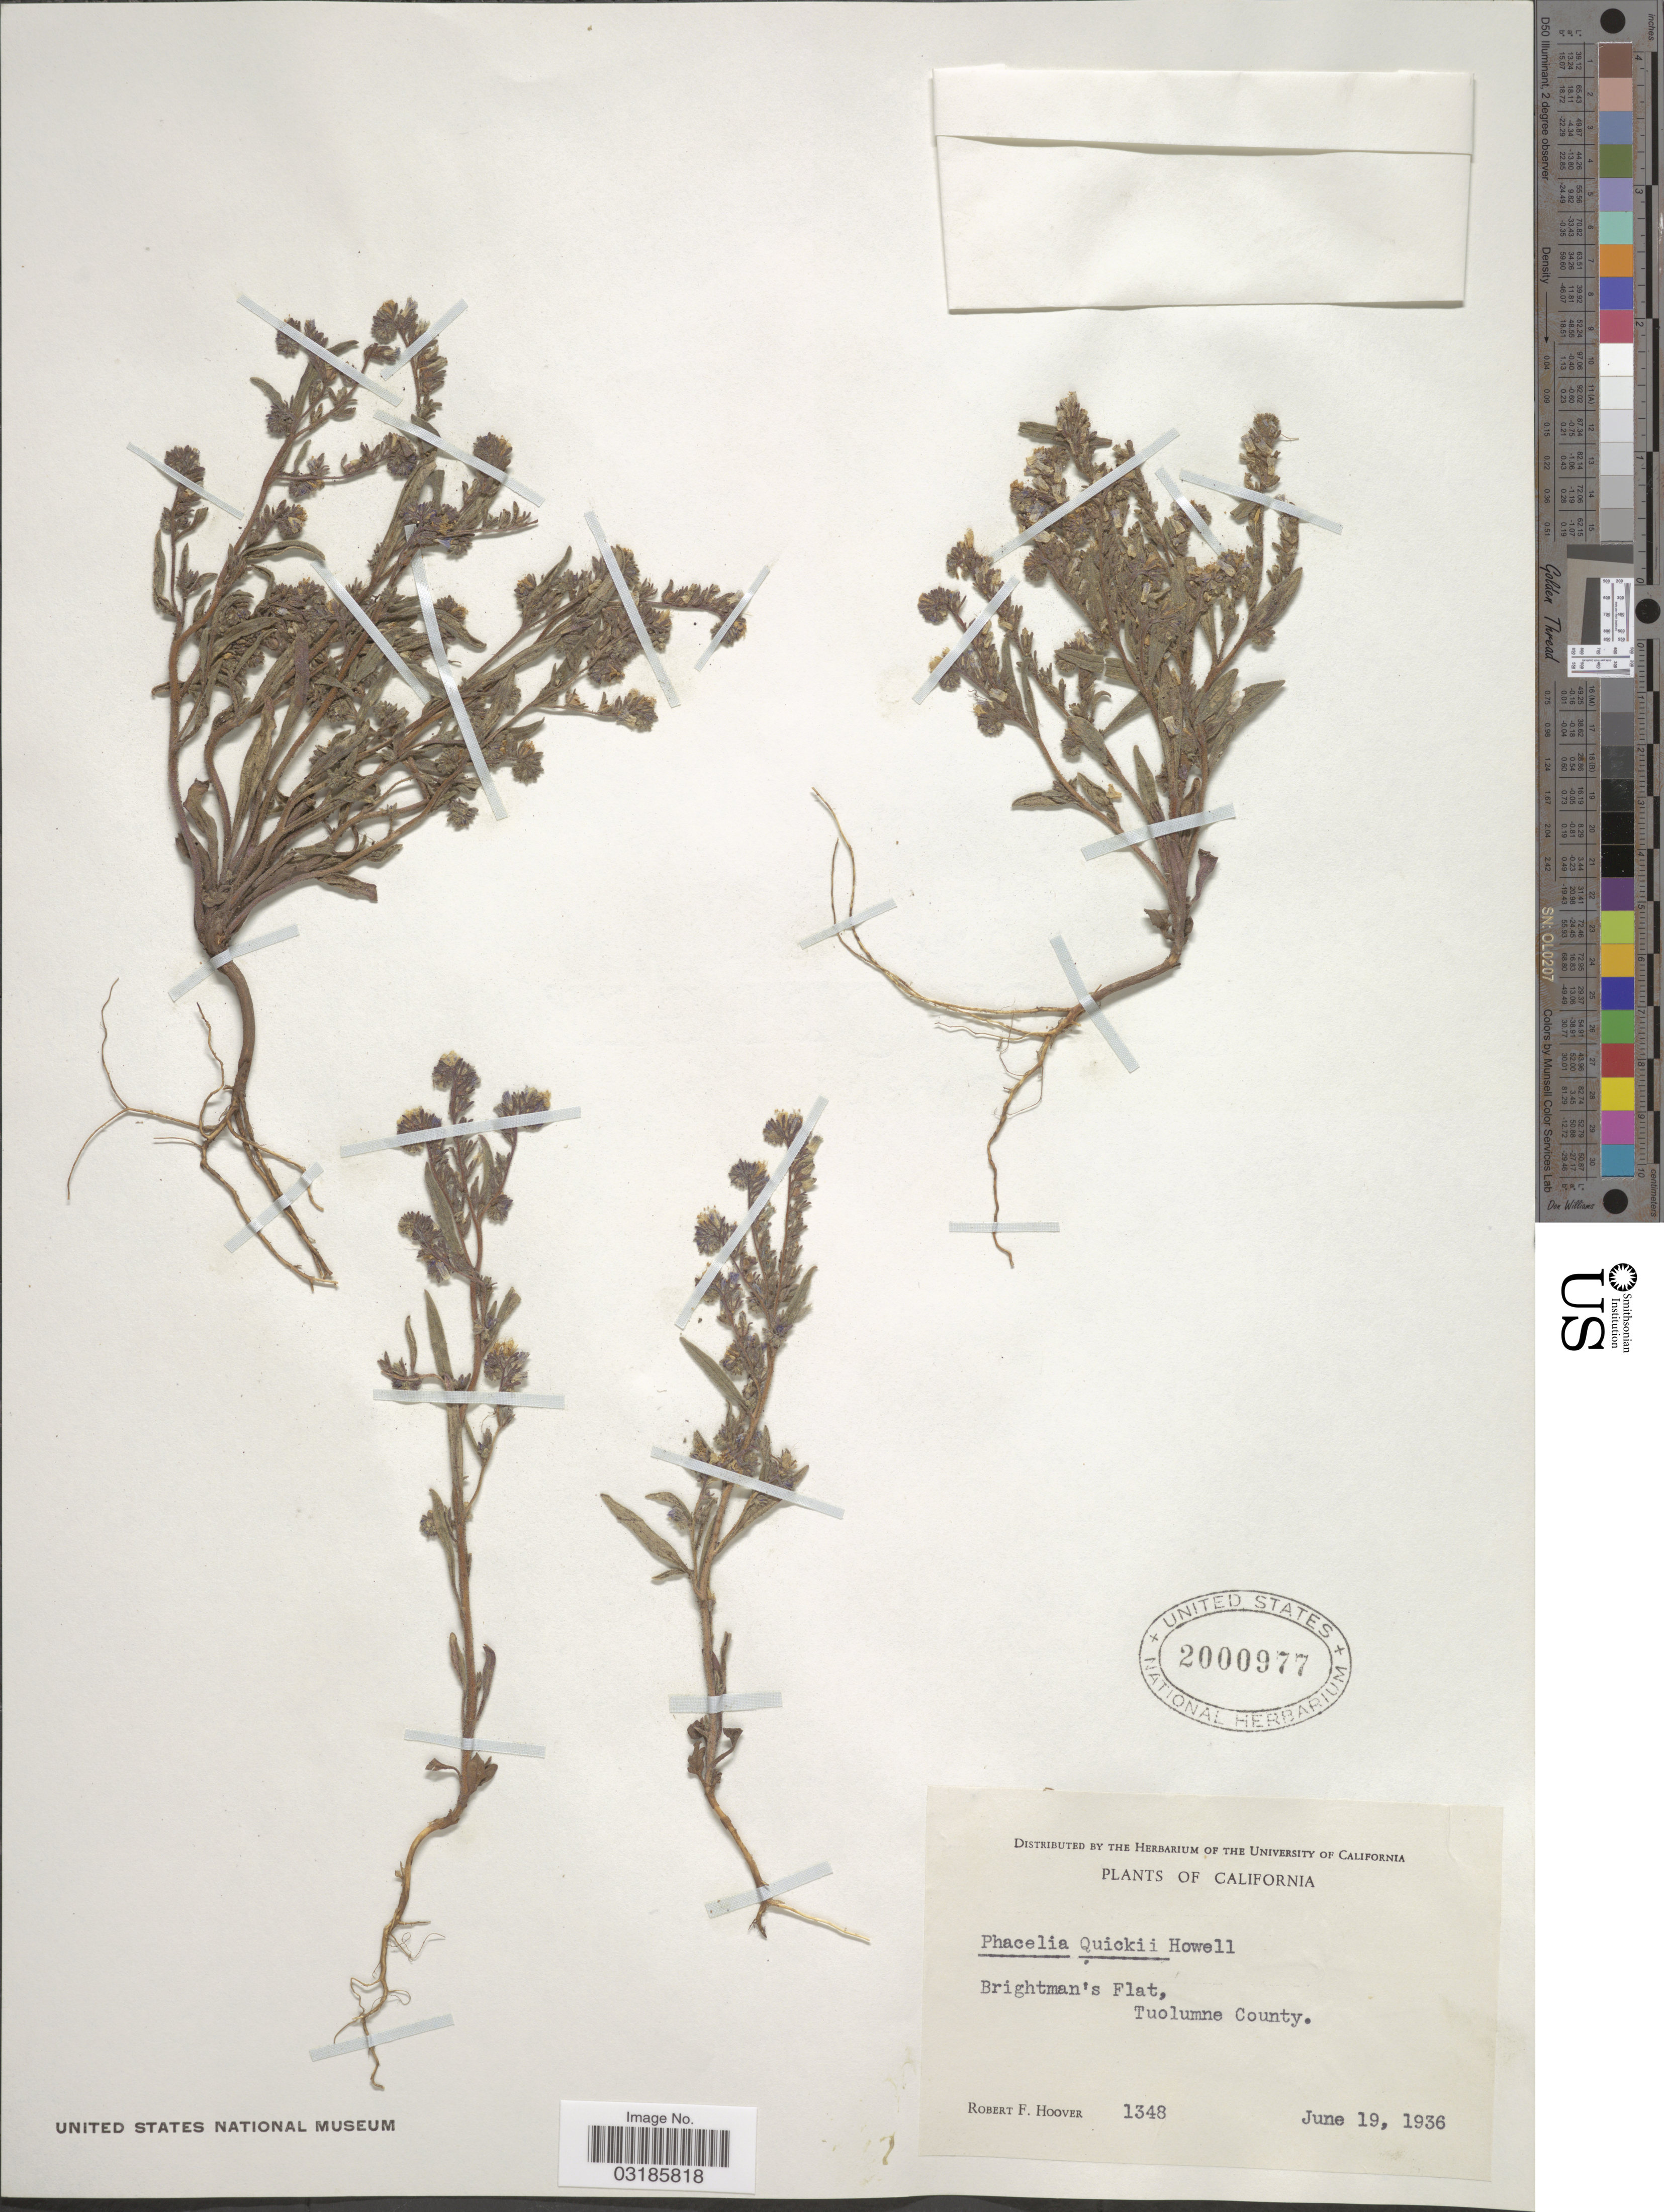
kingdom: Plantae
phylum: Tracheophyta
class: Magnoliopsida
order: Boraginales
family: Hydrophyllaceae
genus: Phacelia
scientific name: Phacelia quickii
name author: J.T. Howell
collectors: R. F. Hoover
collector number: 1348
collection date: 1936-06-19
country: United States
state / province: California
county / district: Tuolumne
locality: Brightman's Flat, Tuolumne County.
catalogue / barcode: US 2000977